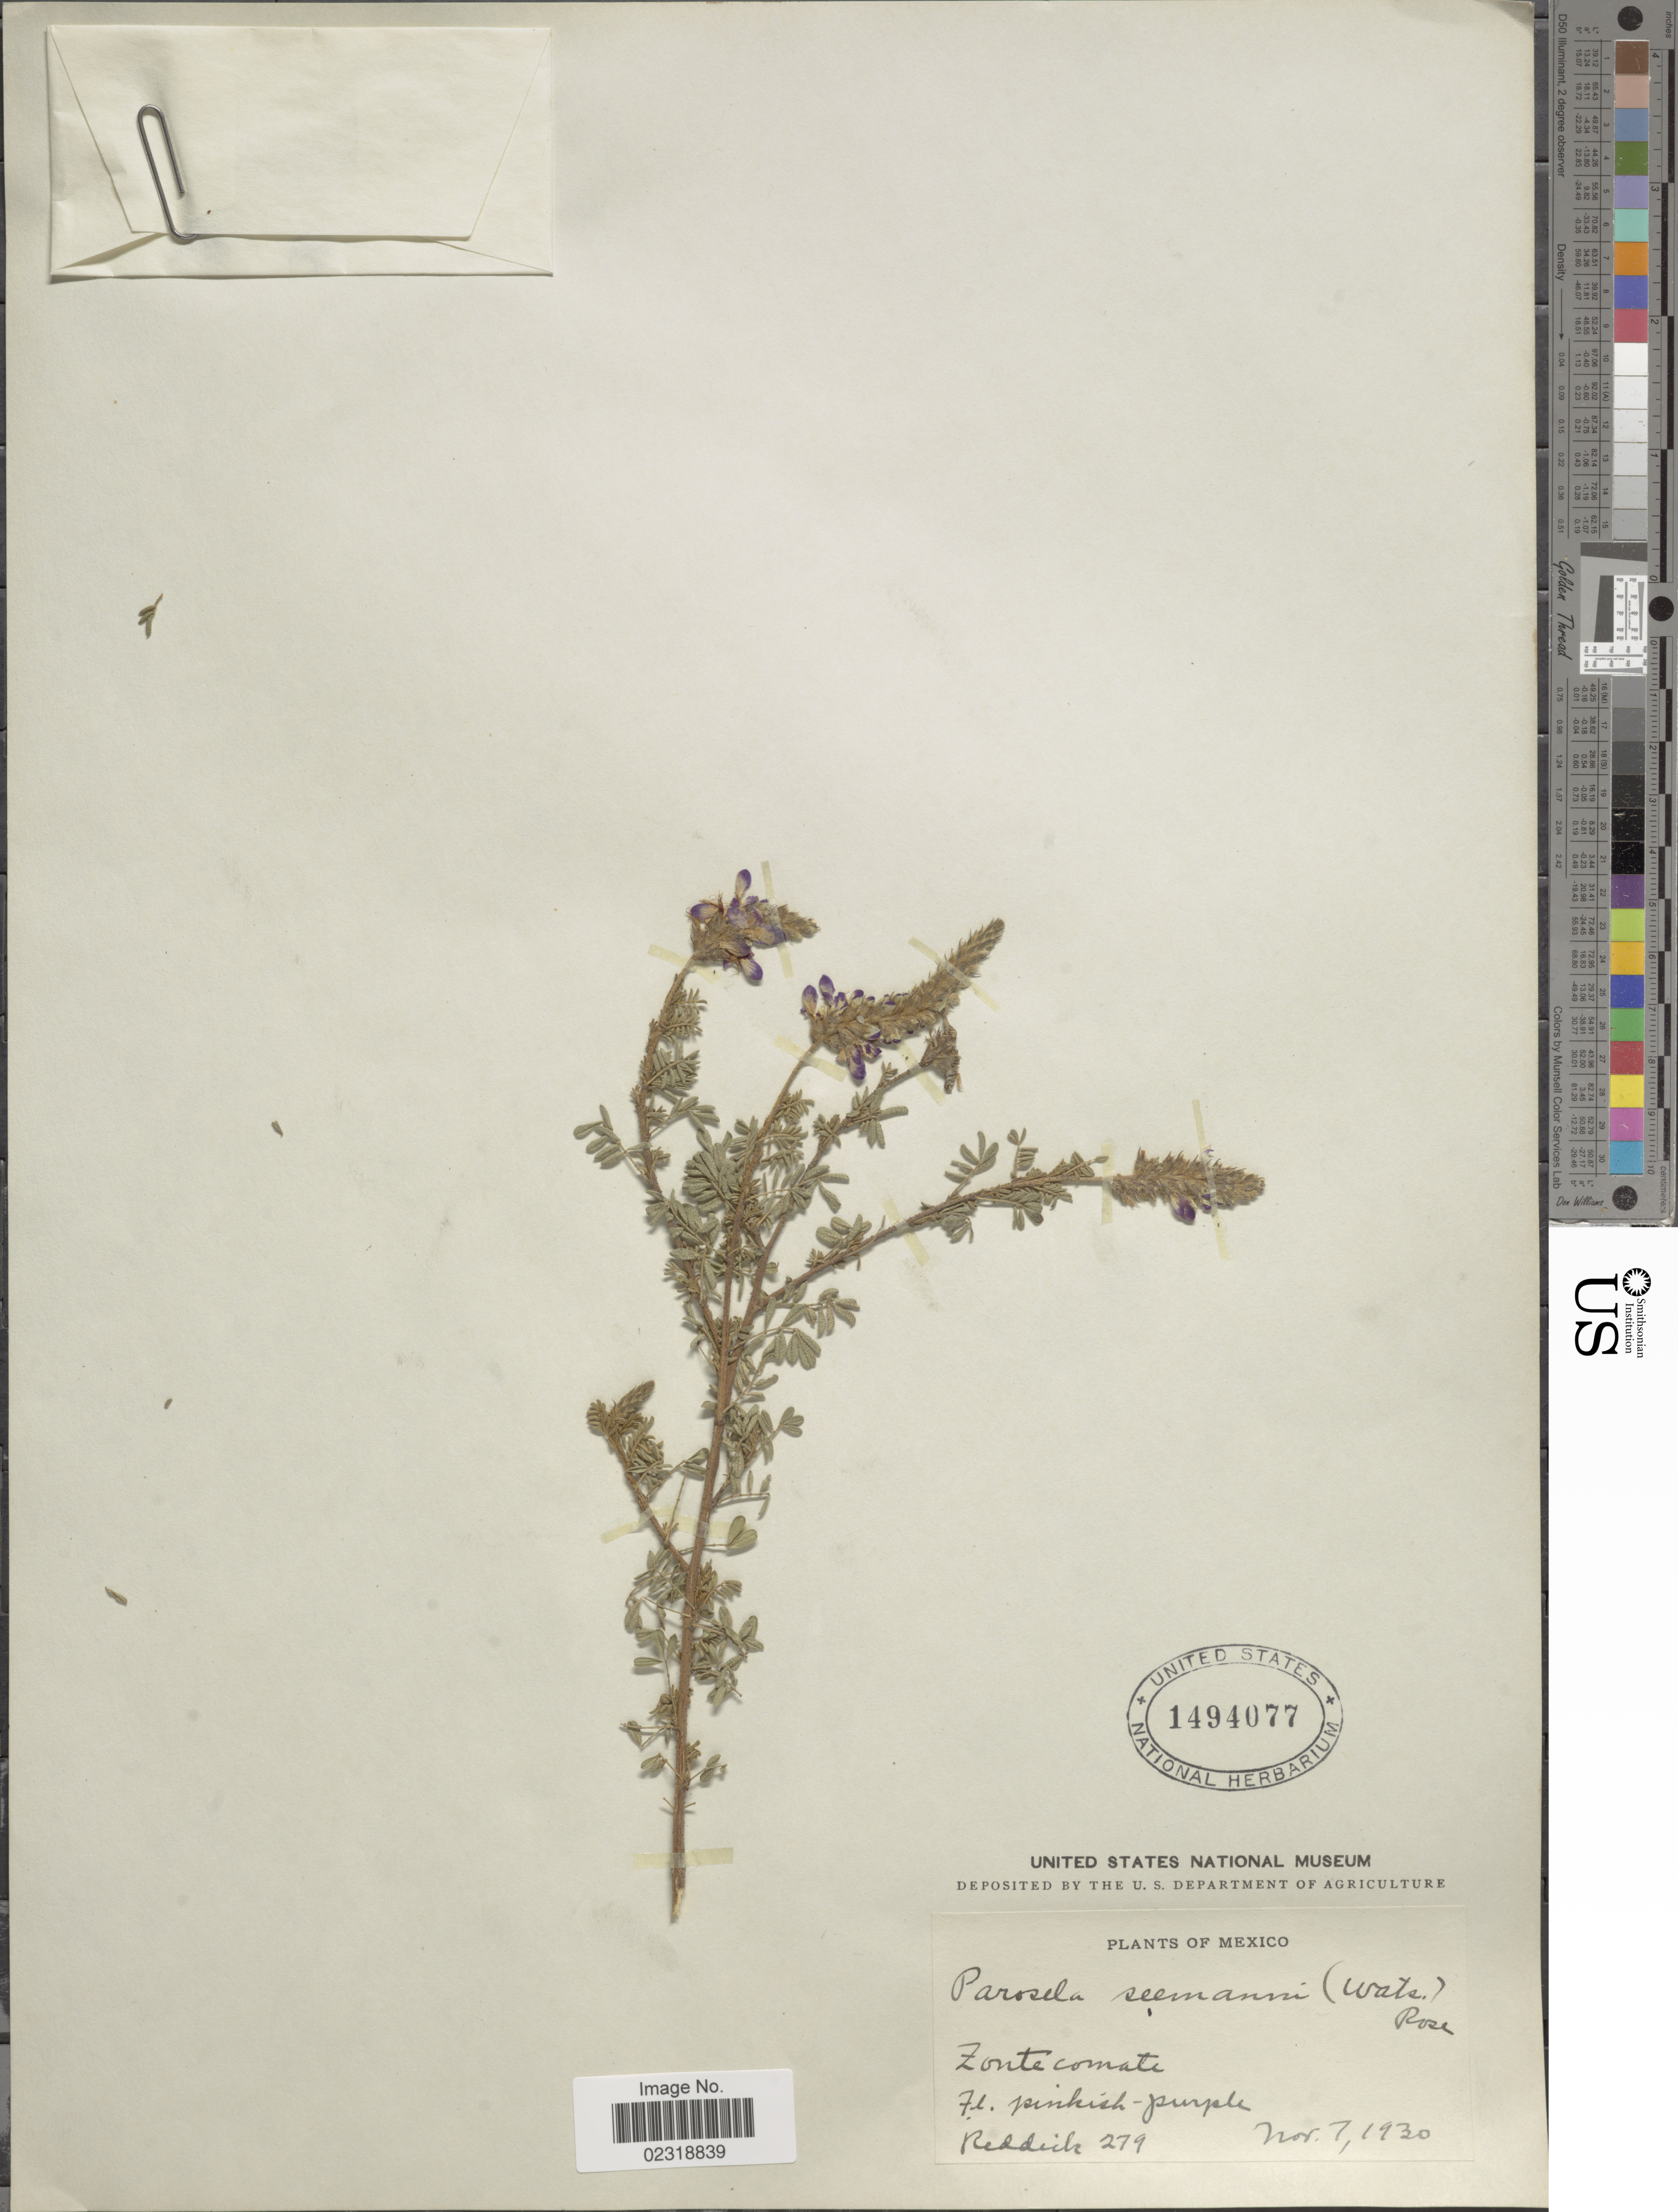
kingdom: Plantae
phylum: Tracheophyta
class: Magnoliopsida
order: Fabales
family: Fabaceae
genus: Dalea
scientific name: Dalea seemannii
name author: S. Watson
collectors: Reddick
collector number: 279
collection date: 1930-11-07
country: Mexico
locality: Zontecomate.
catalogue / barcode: US 1494077